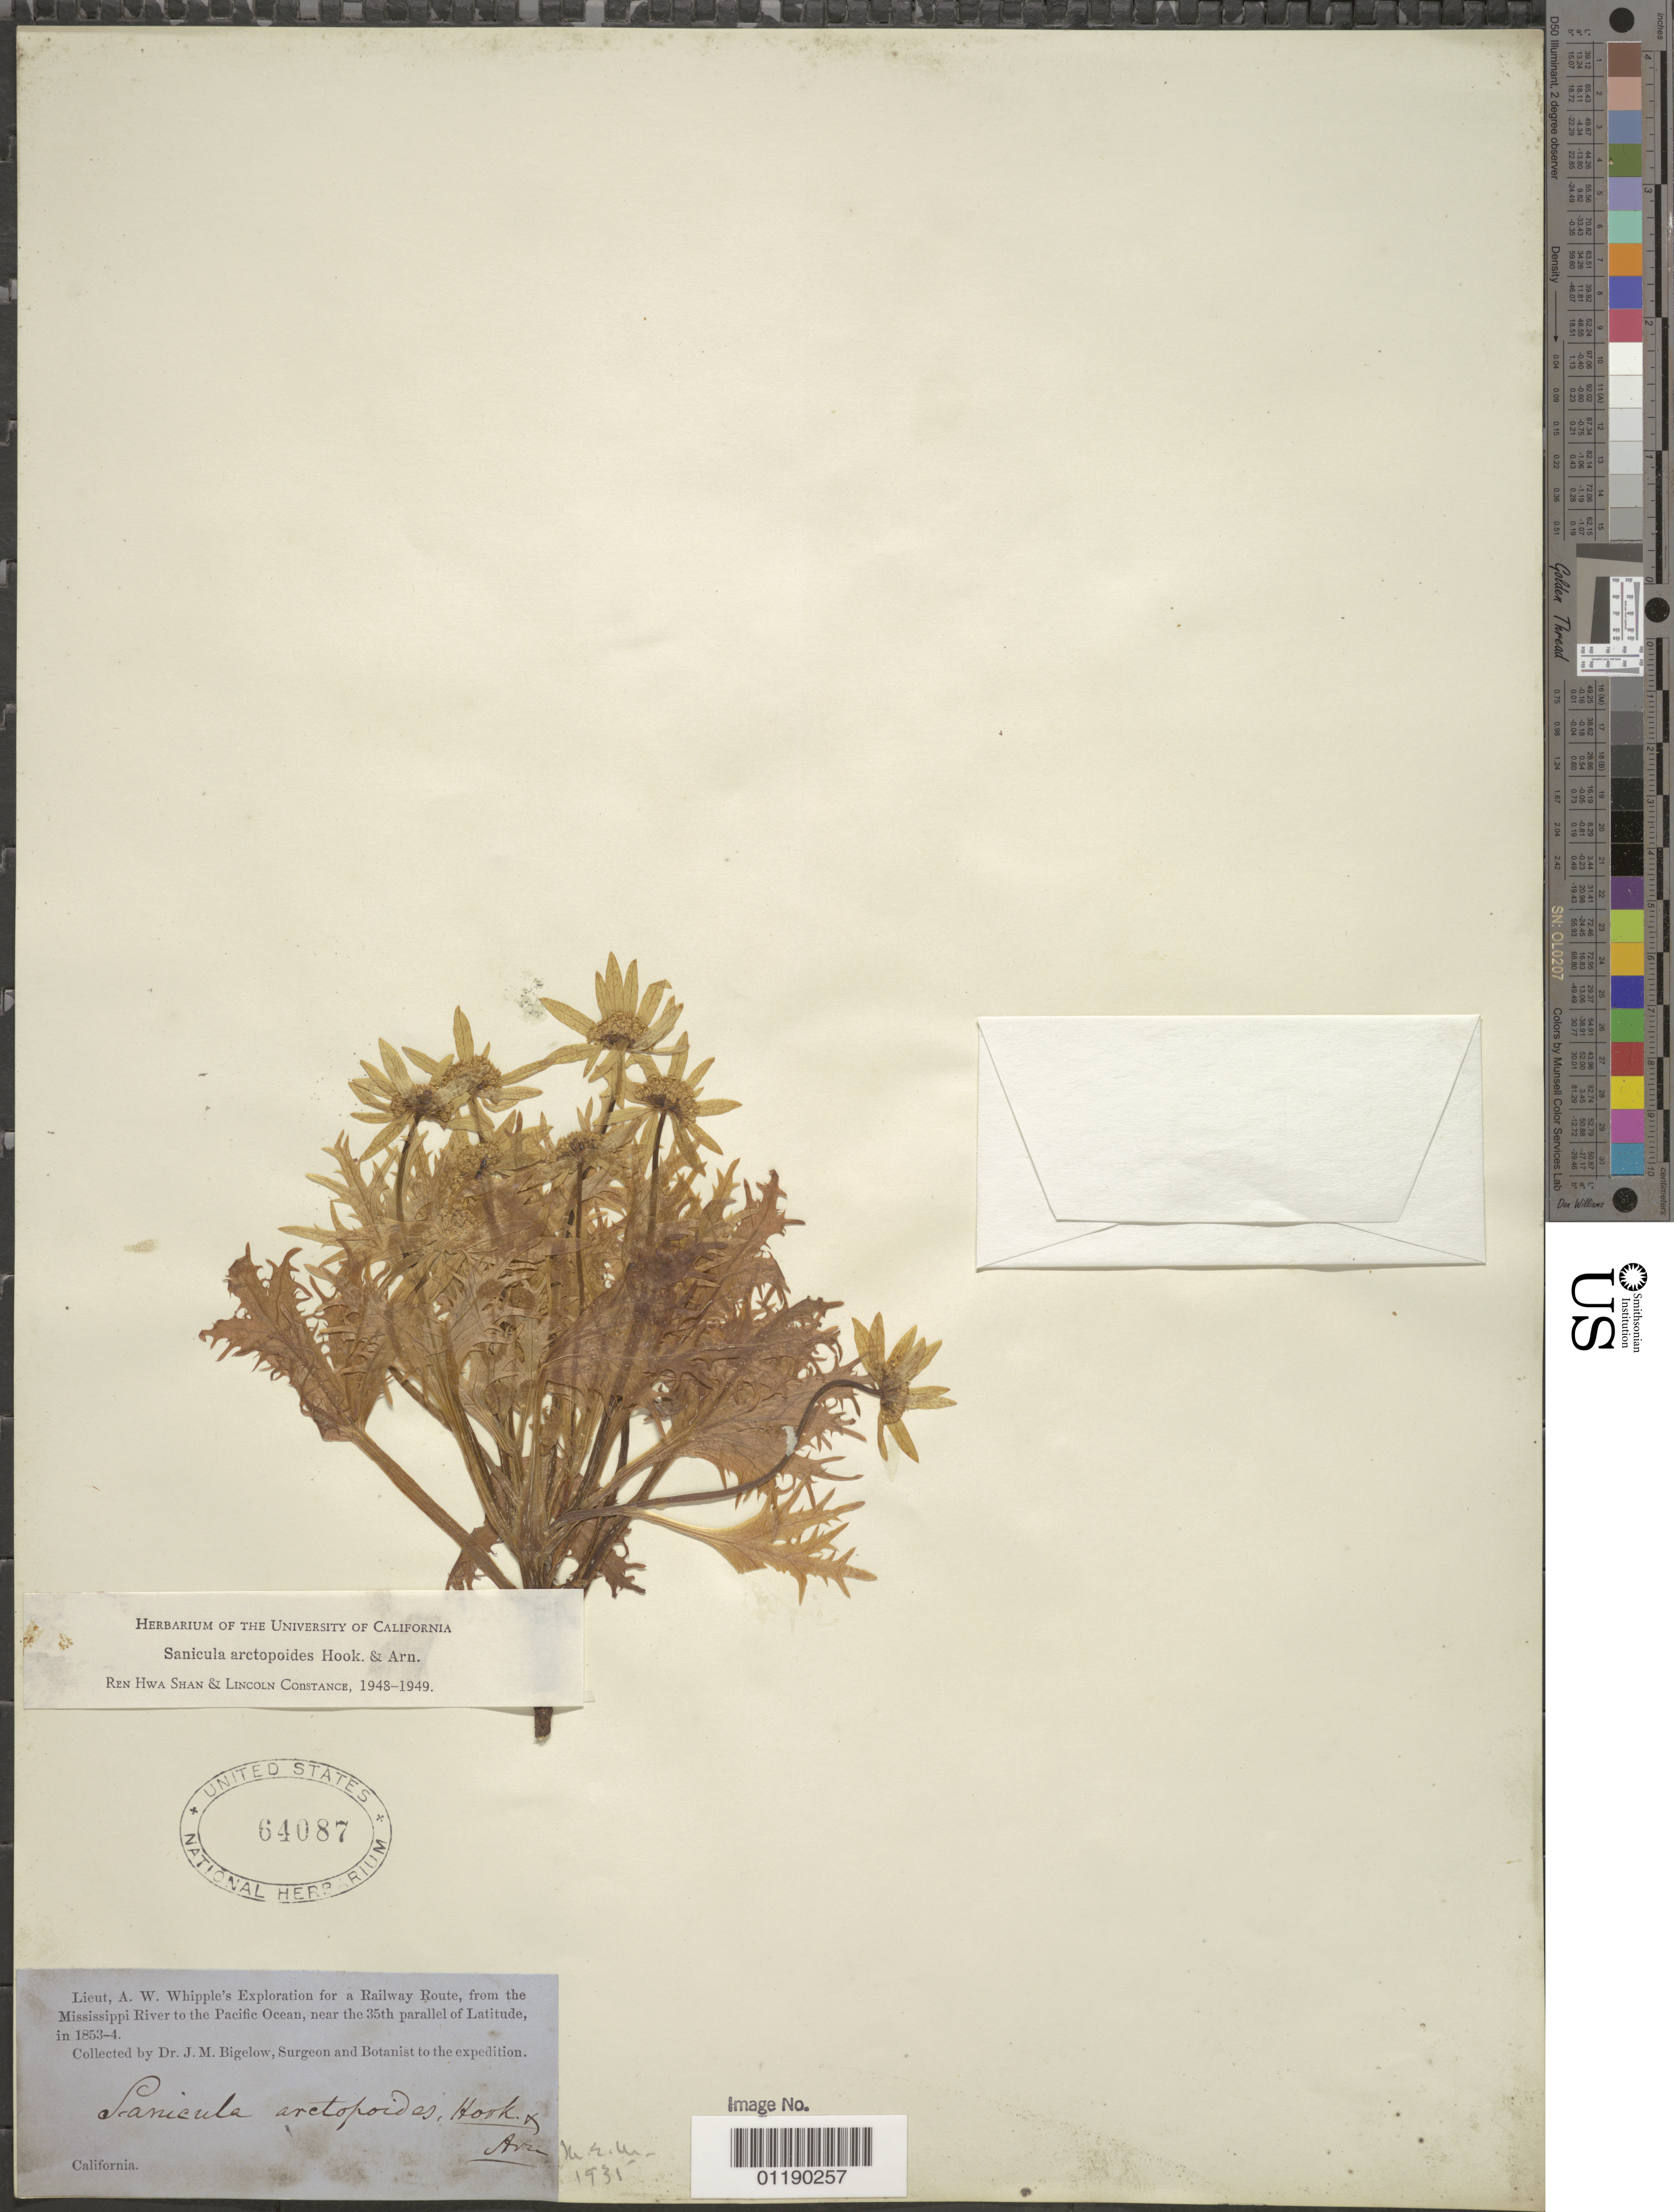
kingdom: Plantae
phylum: Tracheophyta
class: Magnoliopsida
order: Apiales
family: Apiaceae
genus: Sanicula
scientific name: Sanicula arctopoides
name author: Hook. & Arn.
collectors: J. M. Bigelow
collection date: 1853/1854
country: United States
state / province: California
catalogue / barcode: US 64087